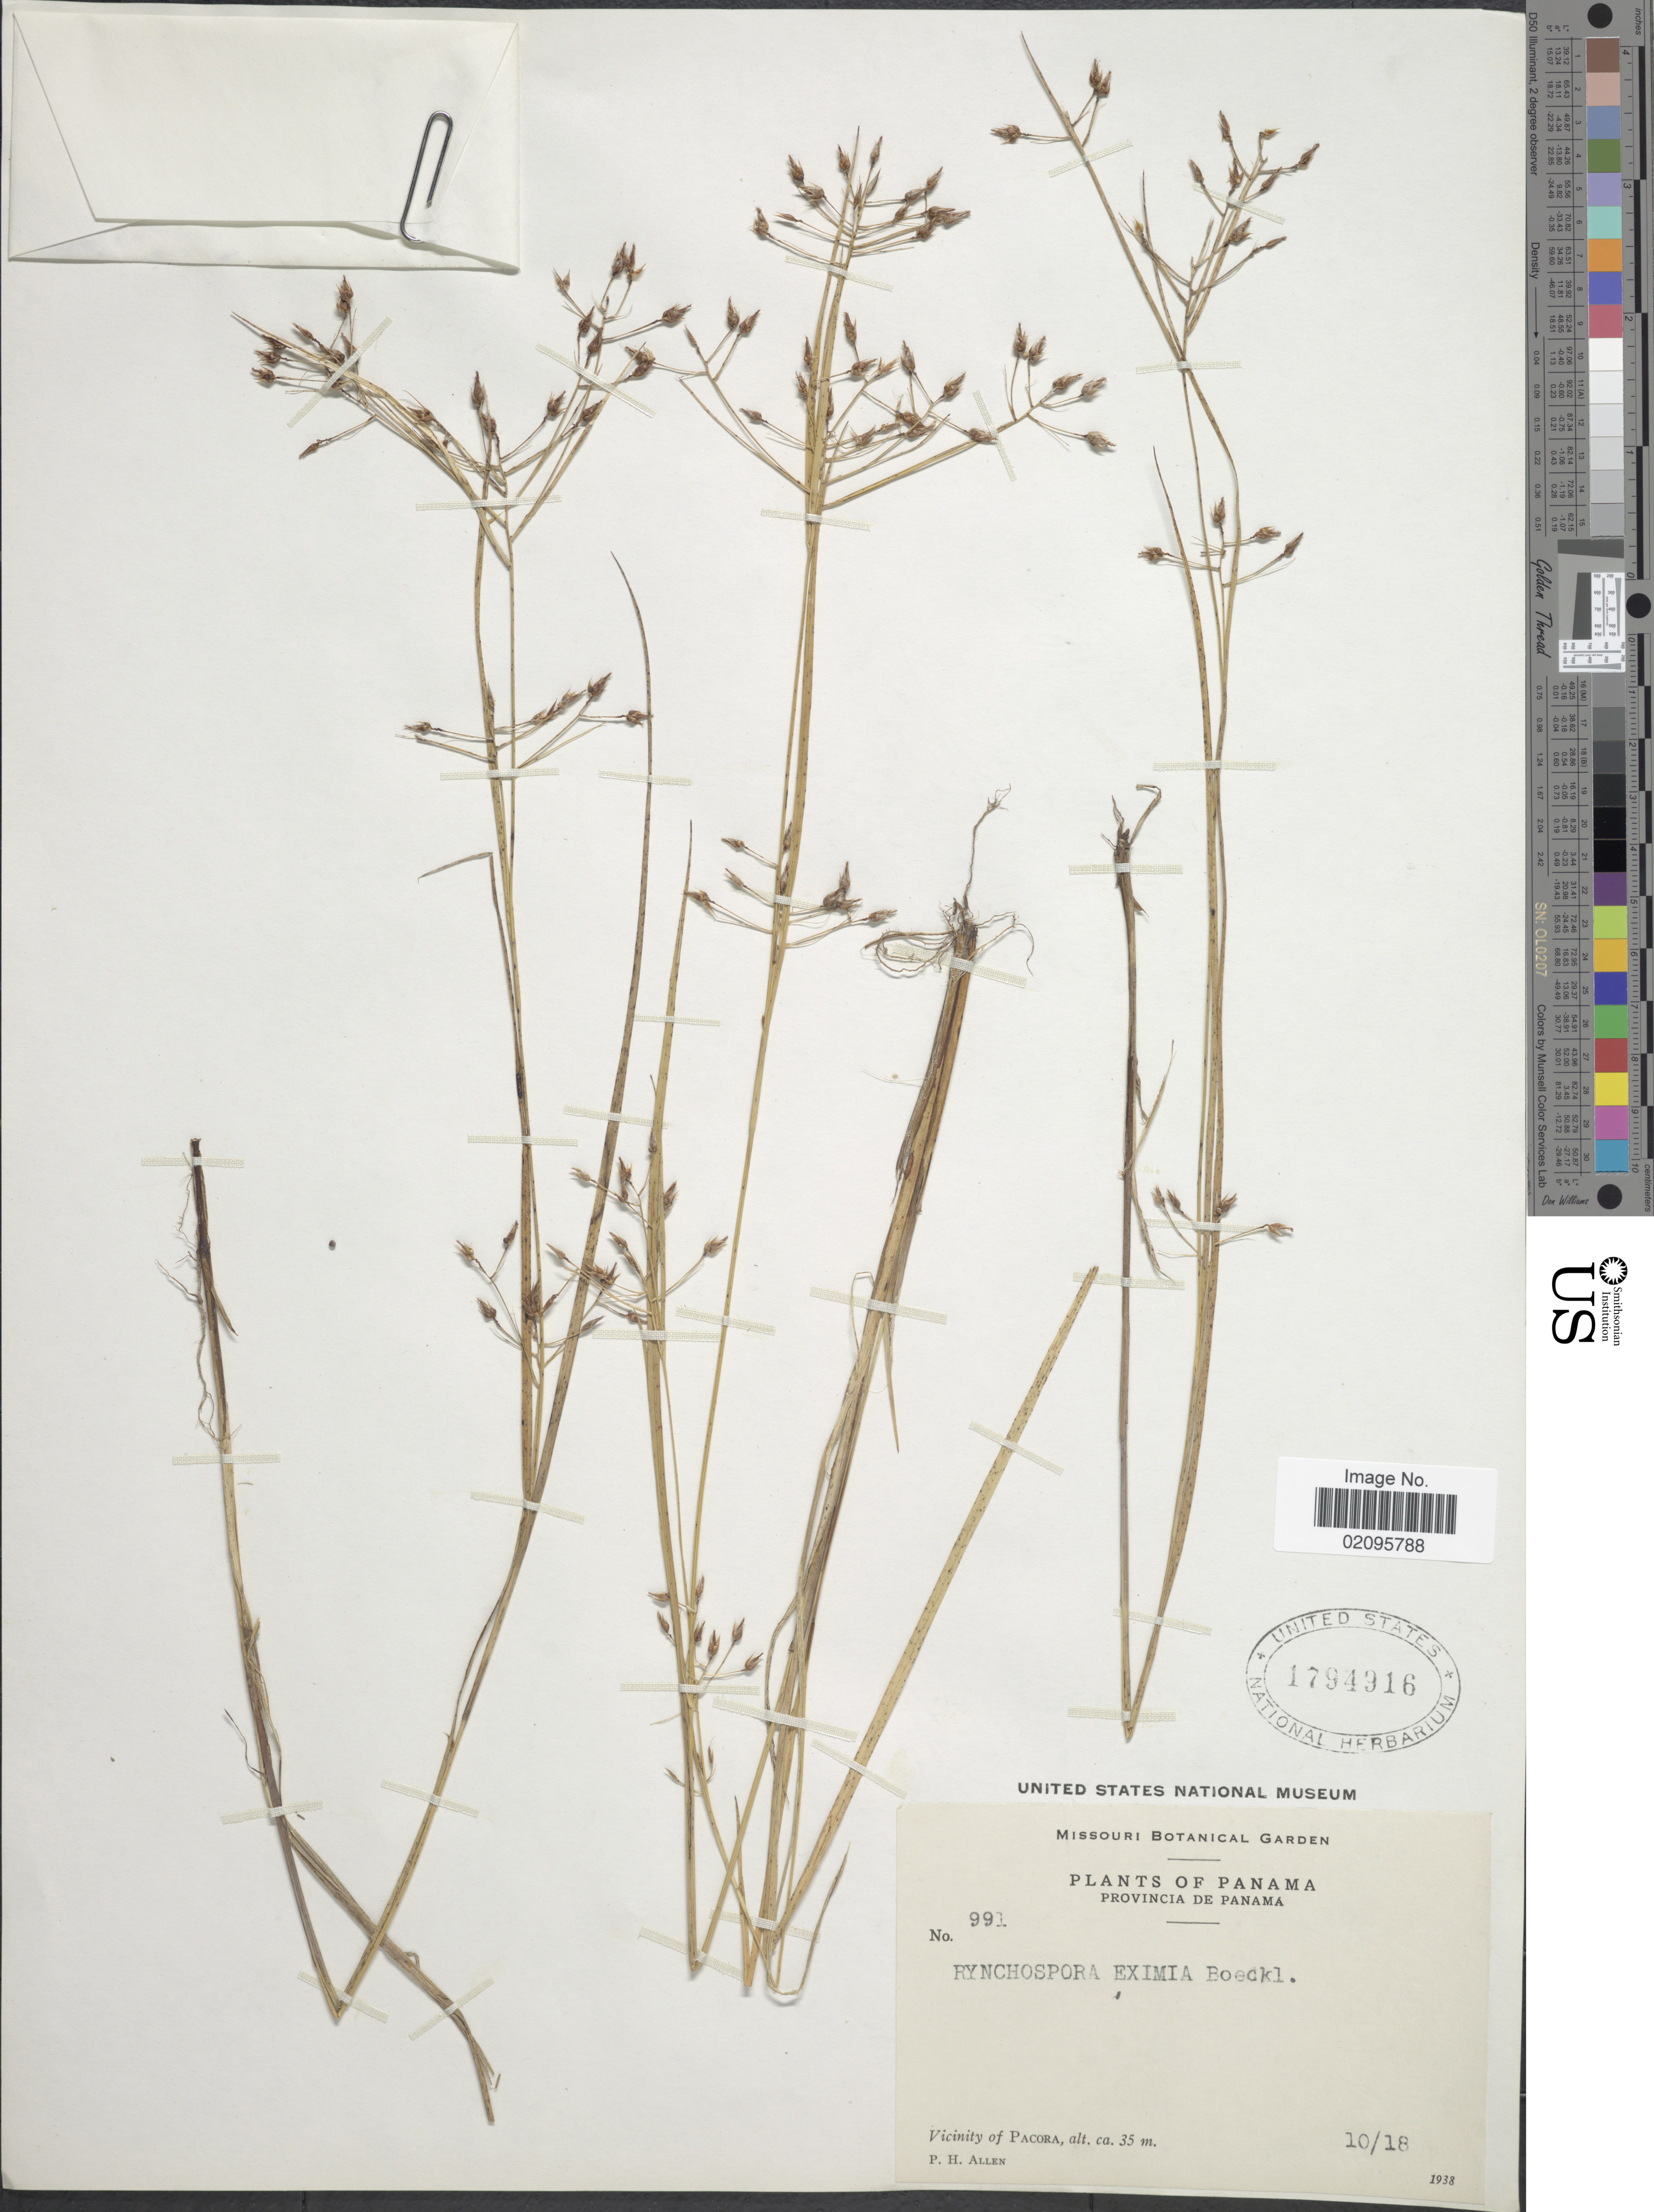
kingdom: Plantae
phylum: Tracheophyta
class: Liliopsida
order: Poales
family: Cyperaceae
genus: Rhynchospora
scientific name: Rhynchospora eximia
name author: (Nees) Boeckeler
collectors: P. H. Allen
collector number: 991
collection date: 1938-10-18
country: Panama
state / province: Panamá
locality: Vicinity of Pacora.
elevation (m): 35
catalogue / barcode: US 1794916